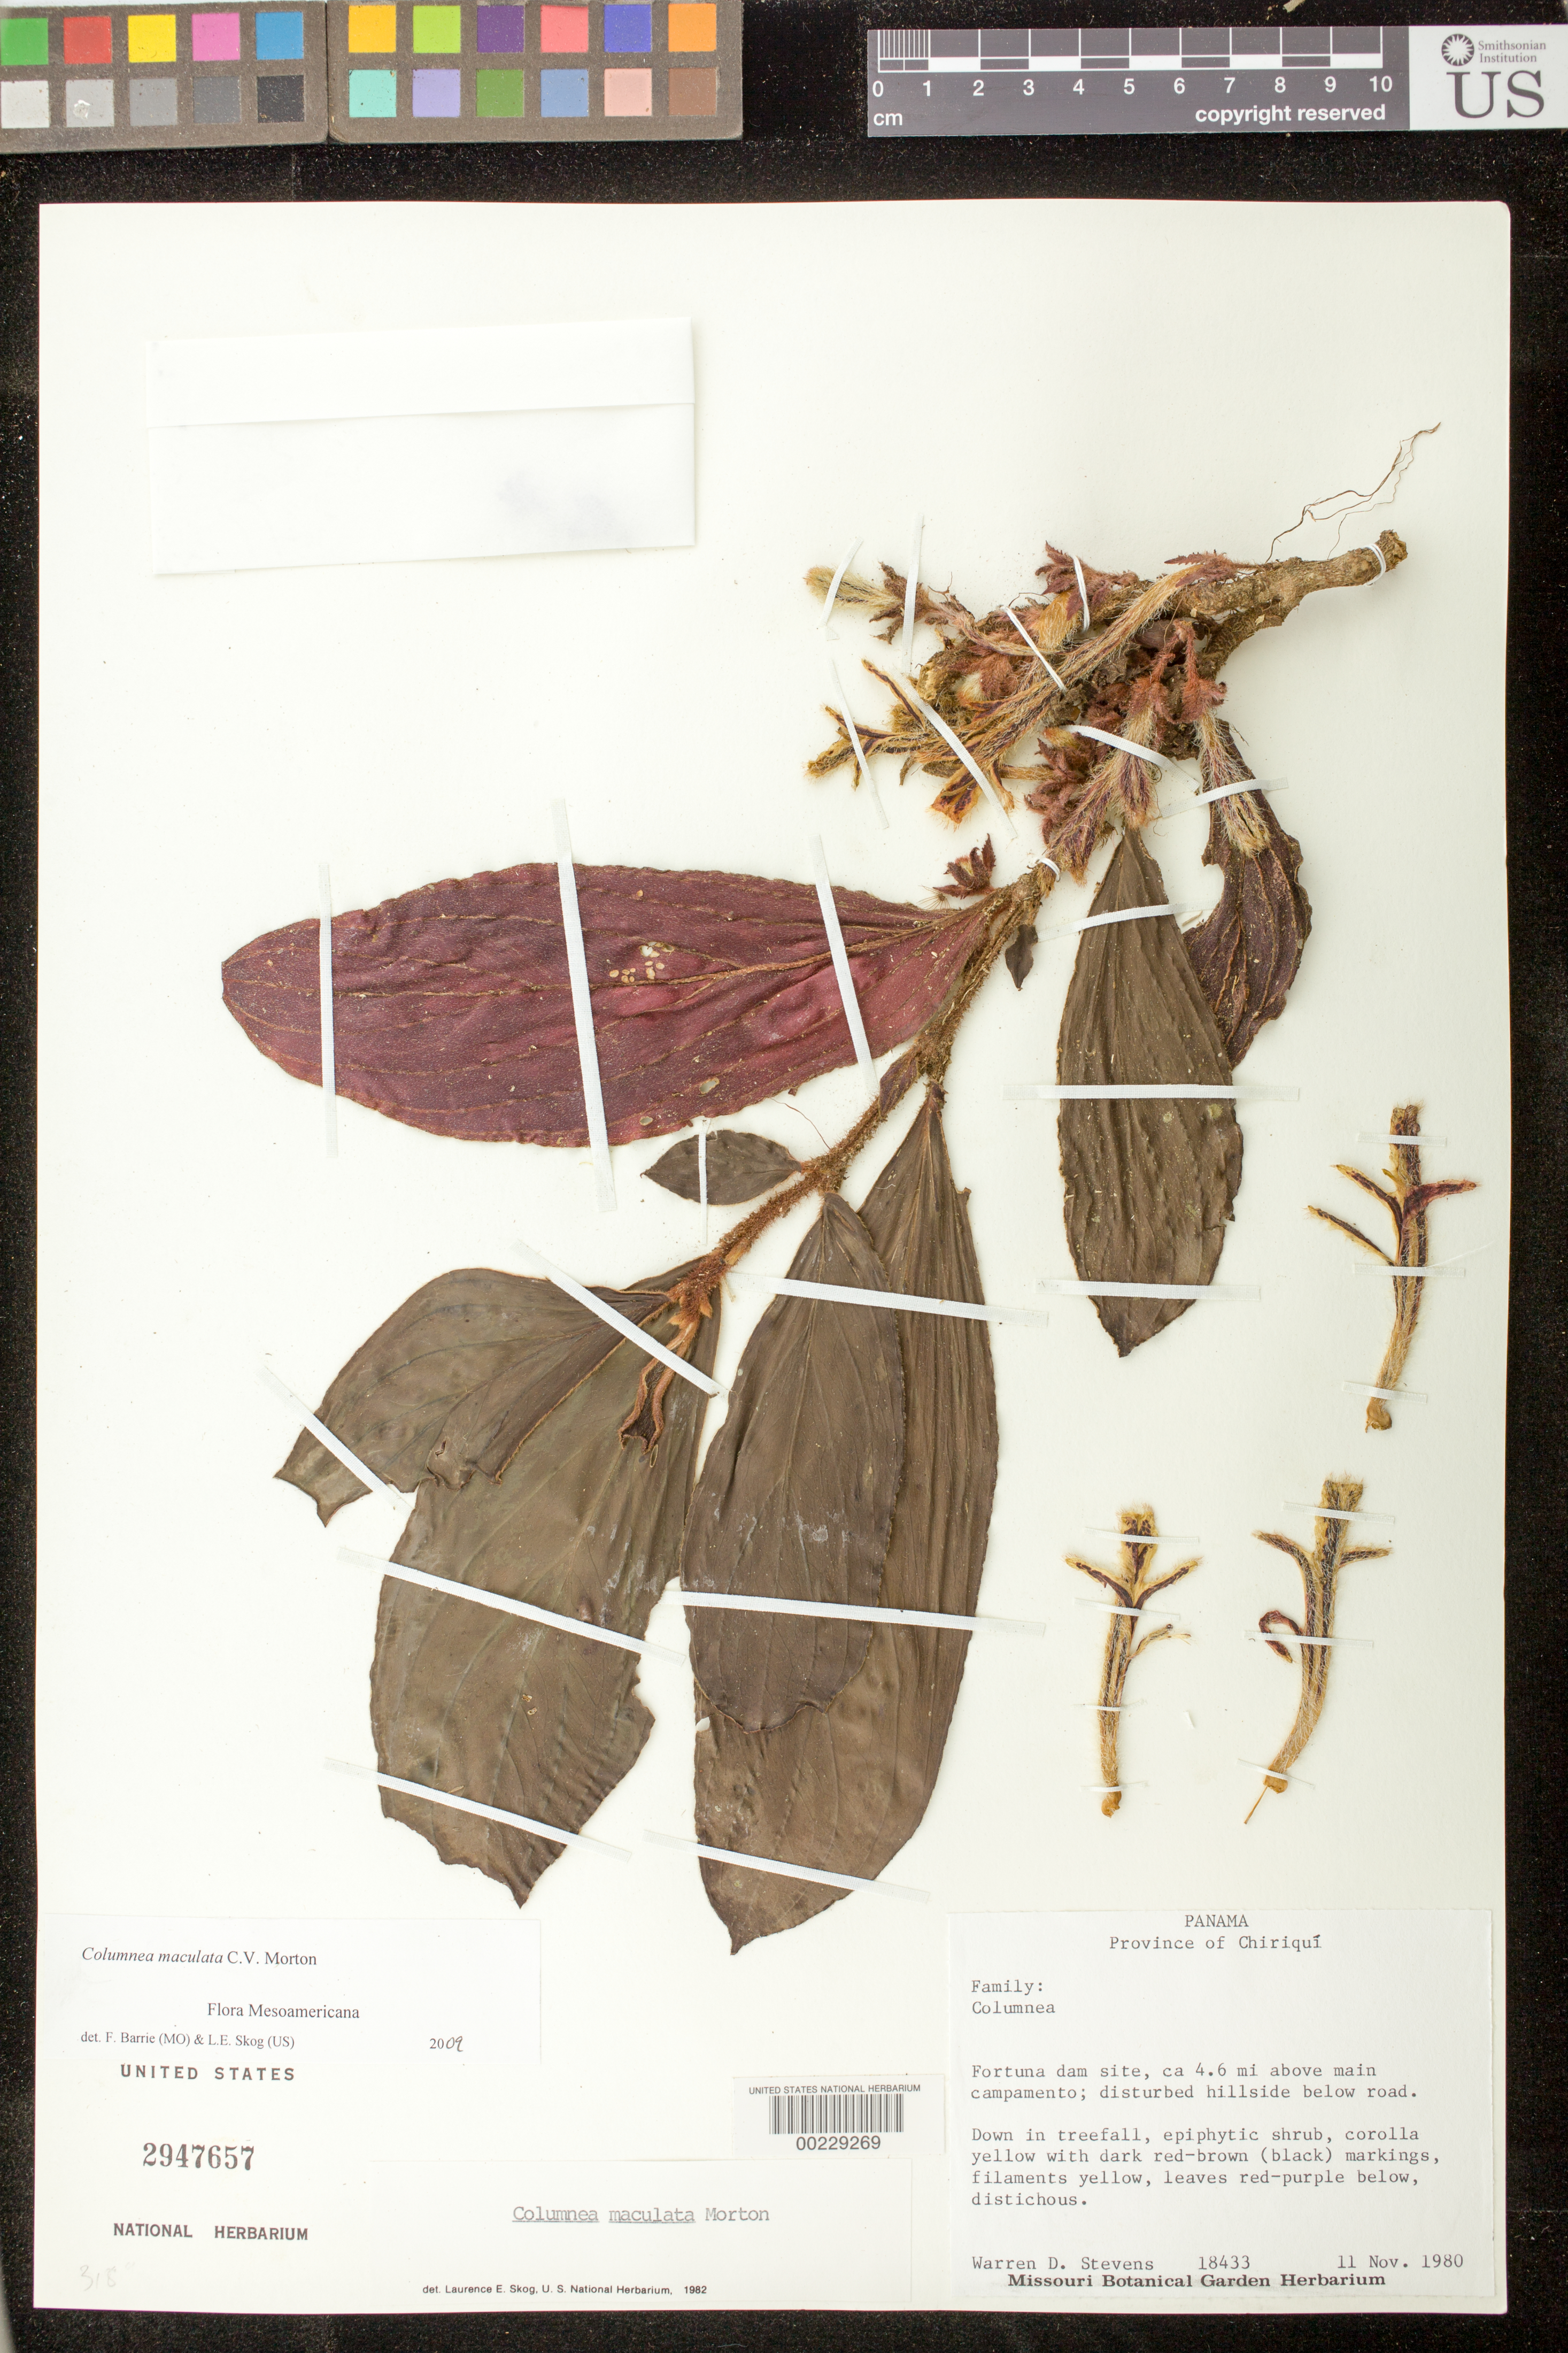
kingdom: Plantae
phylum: Tracheophyta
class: Magnoliopsida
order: Lamiales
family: Gesneriaceae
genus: Columnea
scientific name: Columnea maculata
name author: C.V. Morton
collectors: W. D. Stevens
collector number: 18433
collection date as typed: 11 Nov 1980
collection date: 1980-11-11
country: Panama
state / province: Chiriquí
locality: Fortuna Dam site, ca 4.6 mi above main Campamento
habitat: Disturbed hillside below road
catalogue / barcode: US 2947657